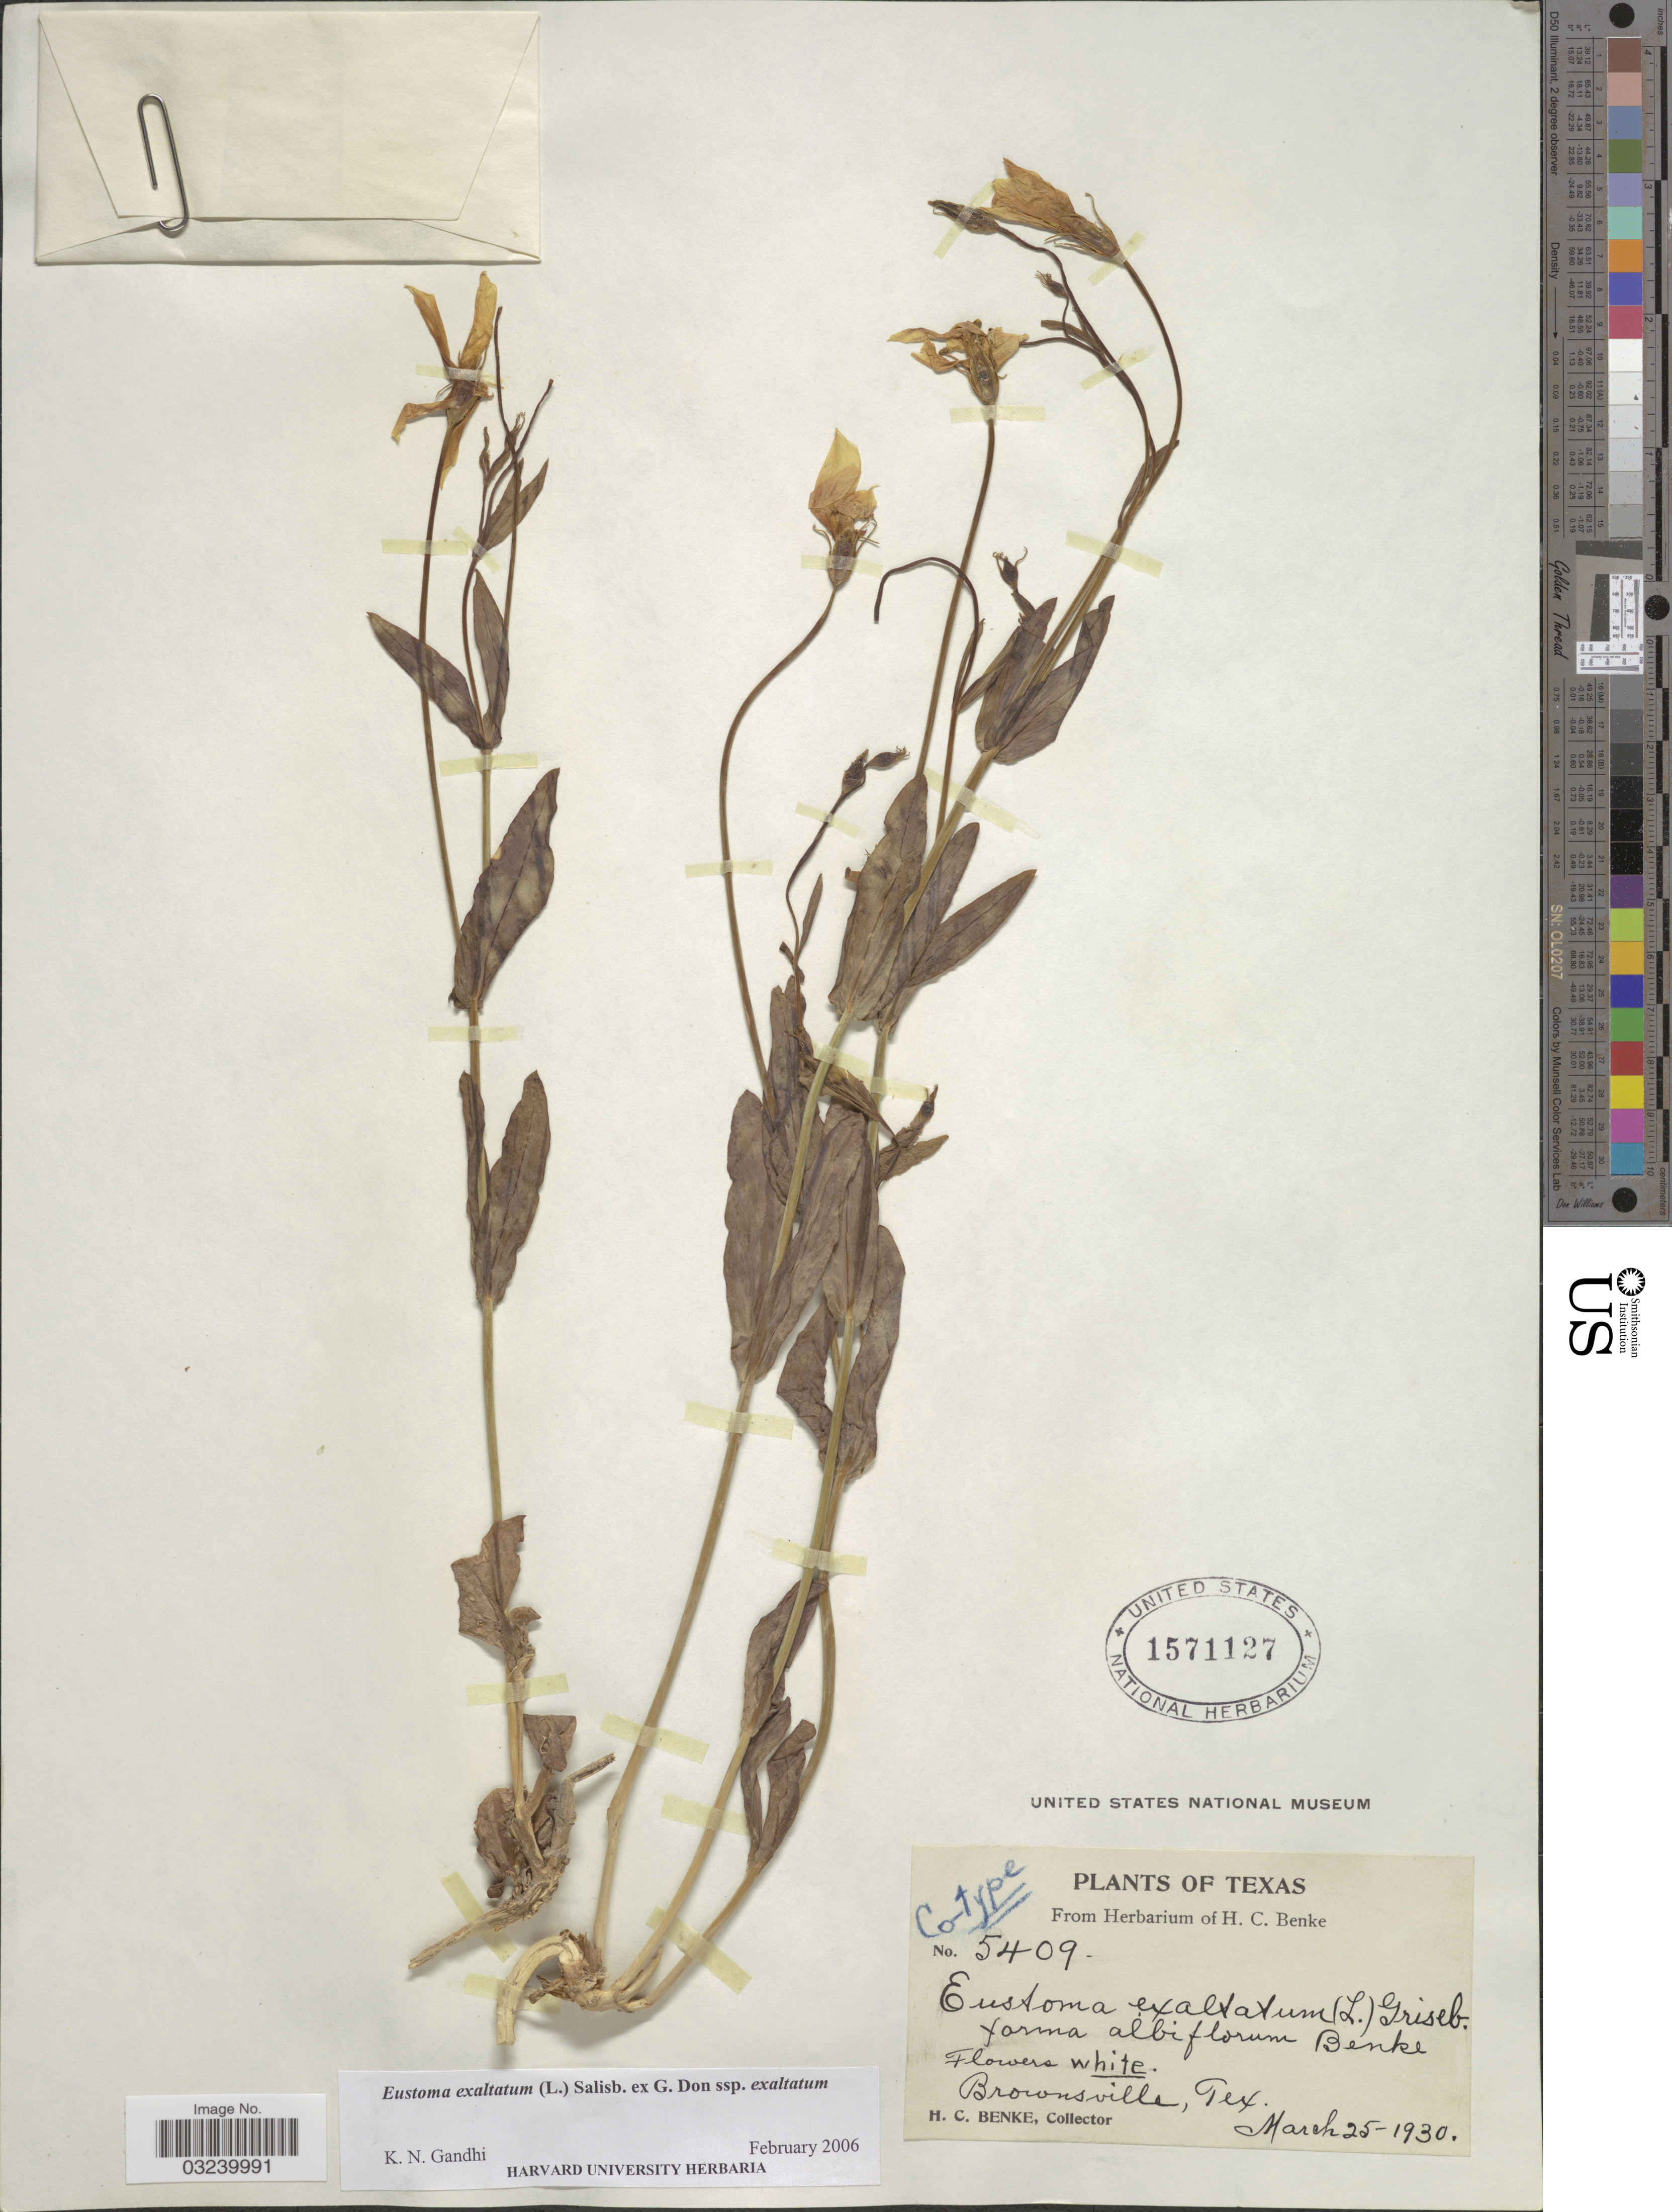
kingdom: Plantae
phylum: Tracheophyta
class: Magnoliopsida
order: Gentianales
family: Gentianaceae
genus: Eustoma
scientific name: Eustoma exaltatum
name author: (L.) Salisb. ex Don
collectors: H. Benke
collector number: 5409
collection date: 1930-03-25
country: United States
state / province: Texas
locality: Brownsville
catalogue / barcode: US 1571127